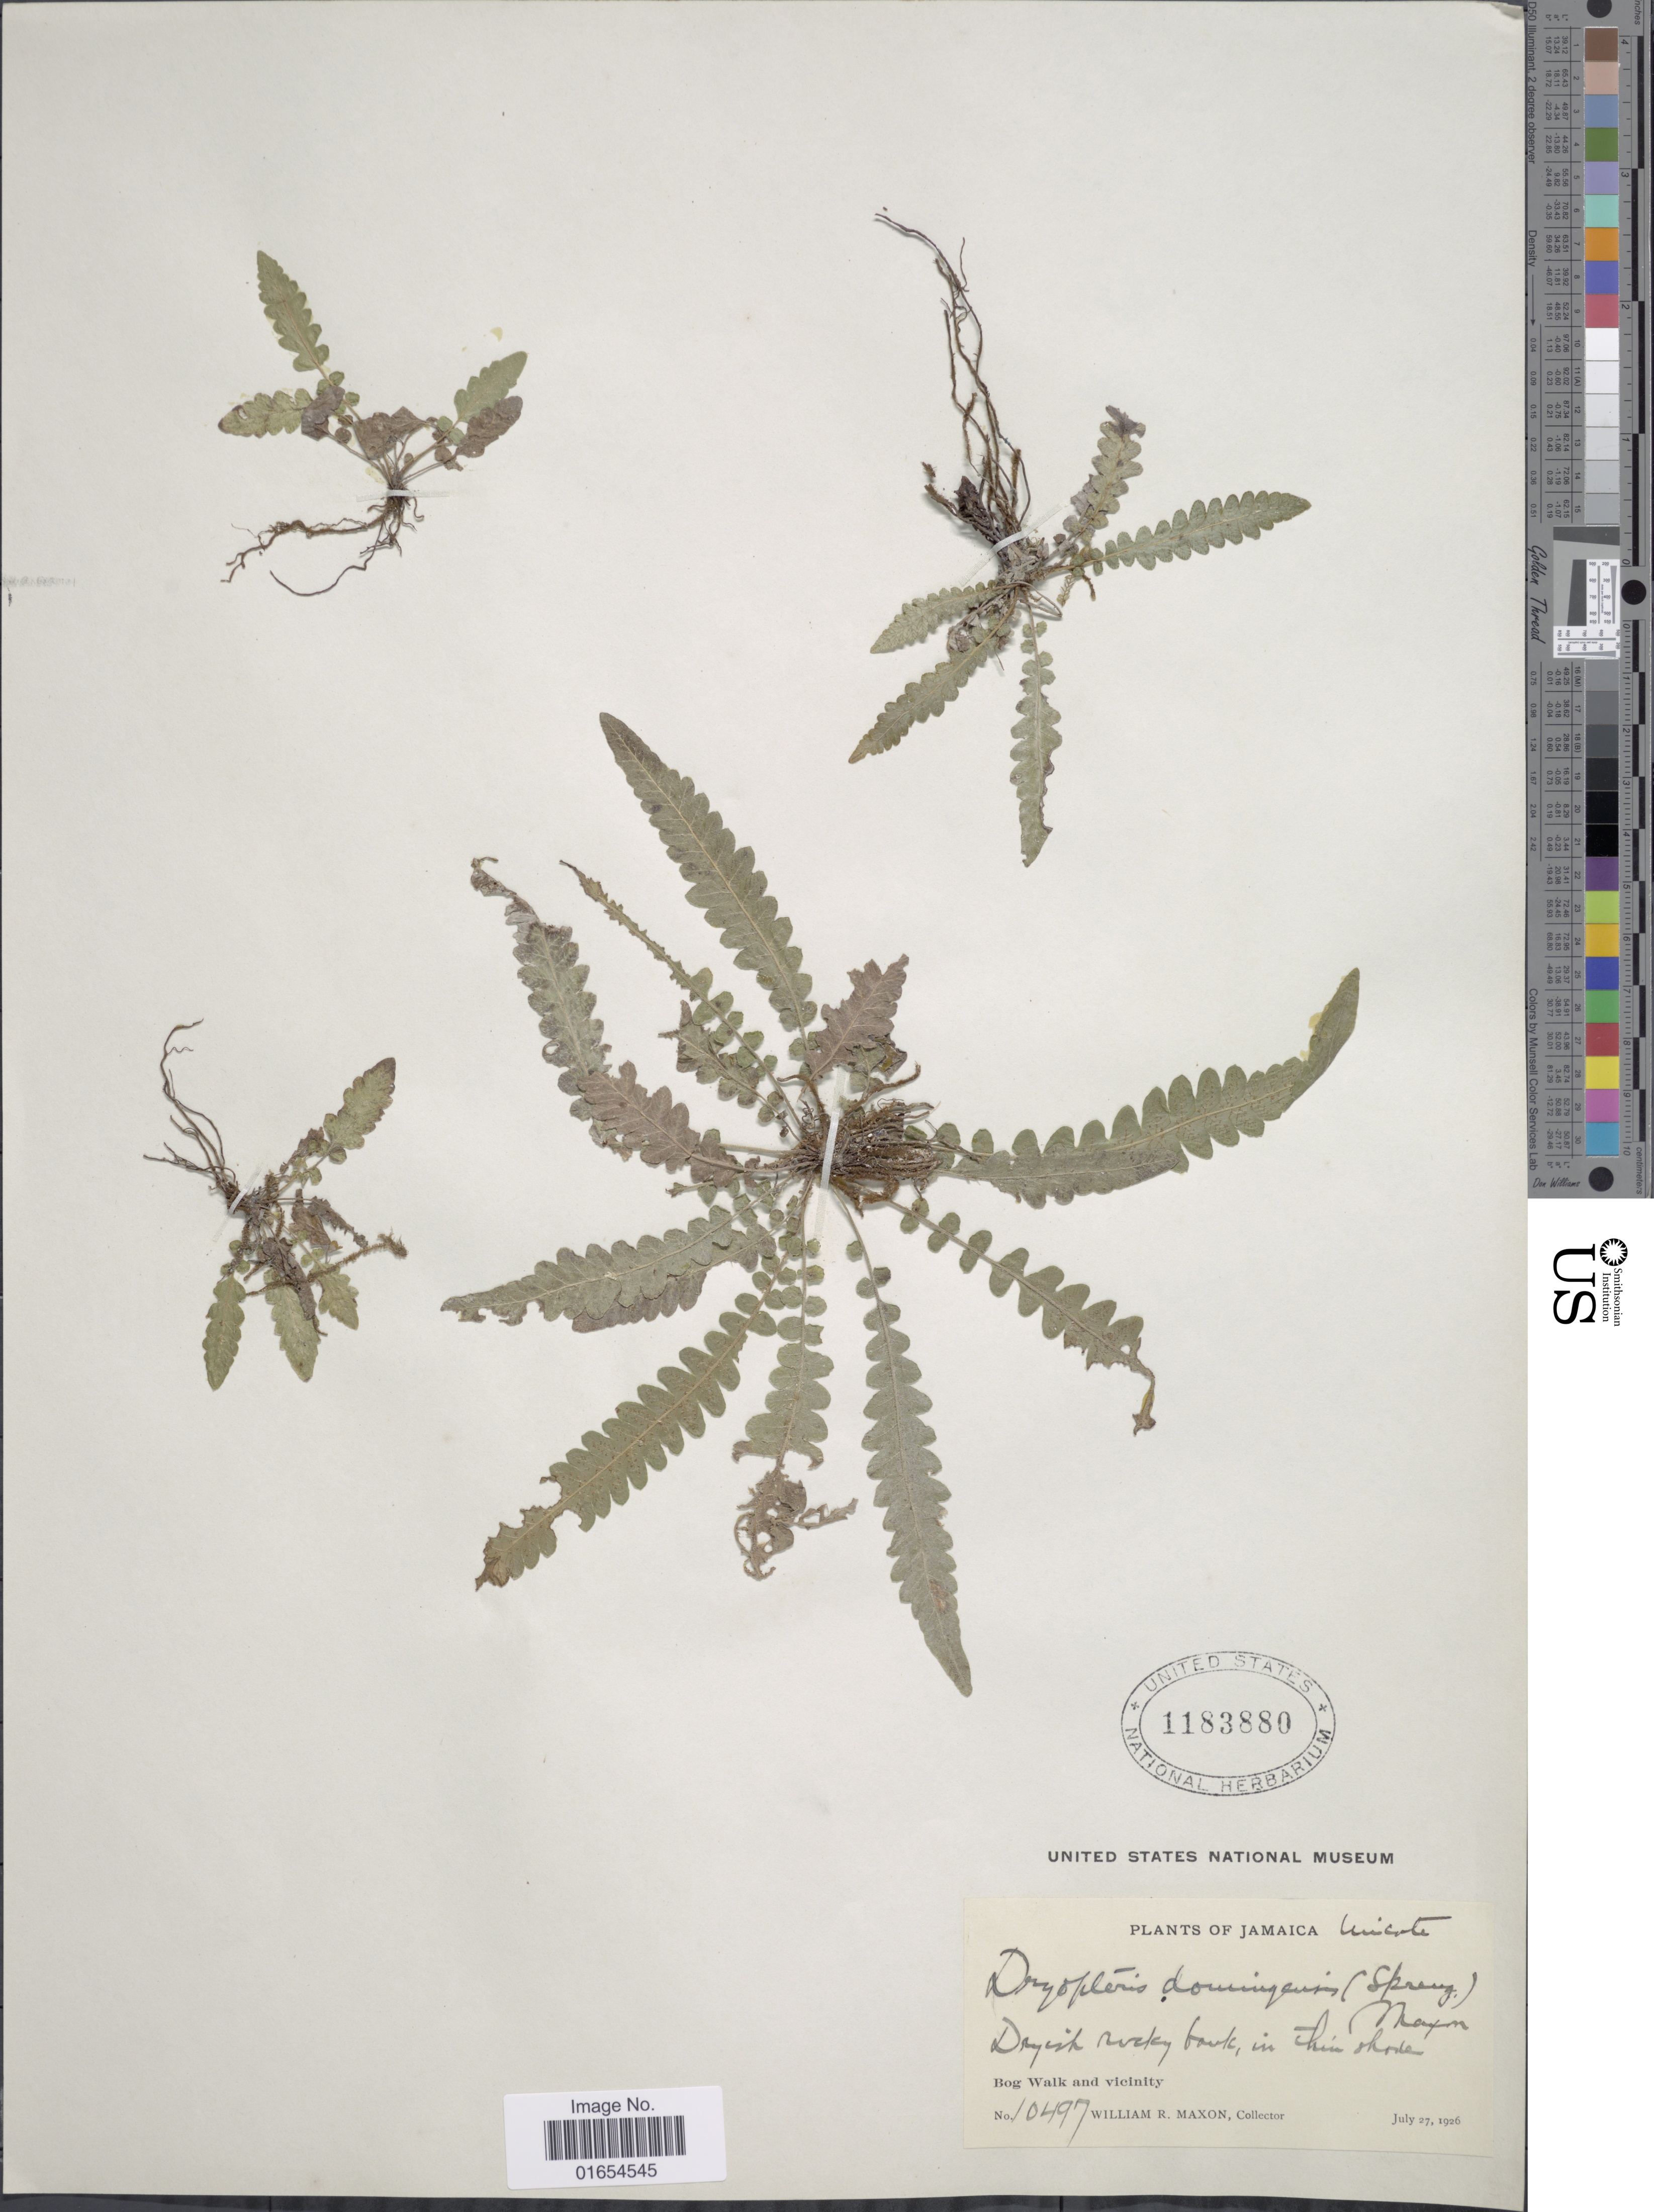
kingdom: Plantae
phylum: Tracheophyta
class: Polypodiopsida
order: Polypodiales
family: Thelypteridaceae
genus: Goniopteris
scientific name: Goniopteris guadelupensis (Wikstr.) comb. nov., ined 2015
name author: (Wikstr.)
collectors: W. R. Maxon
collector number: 10497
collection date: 1926-07-27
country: Jamaica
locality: Bog Walk & vicinity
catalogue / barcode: US 1183880